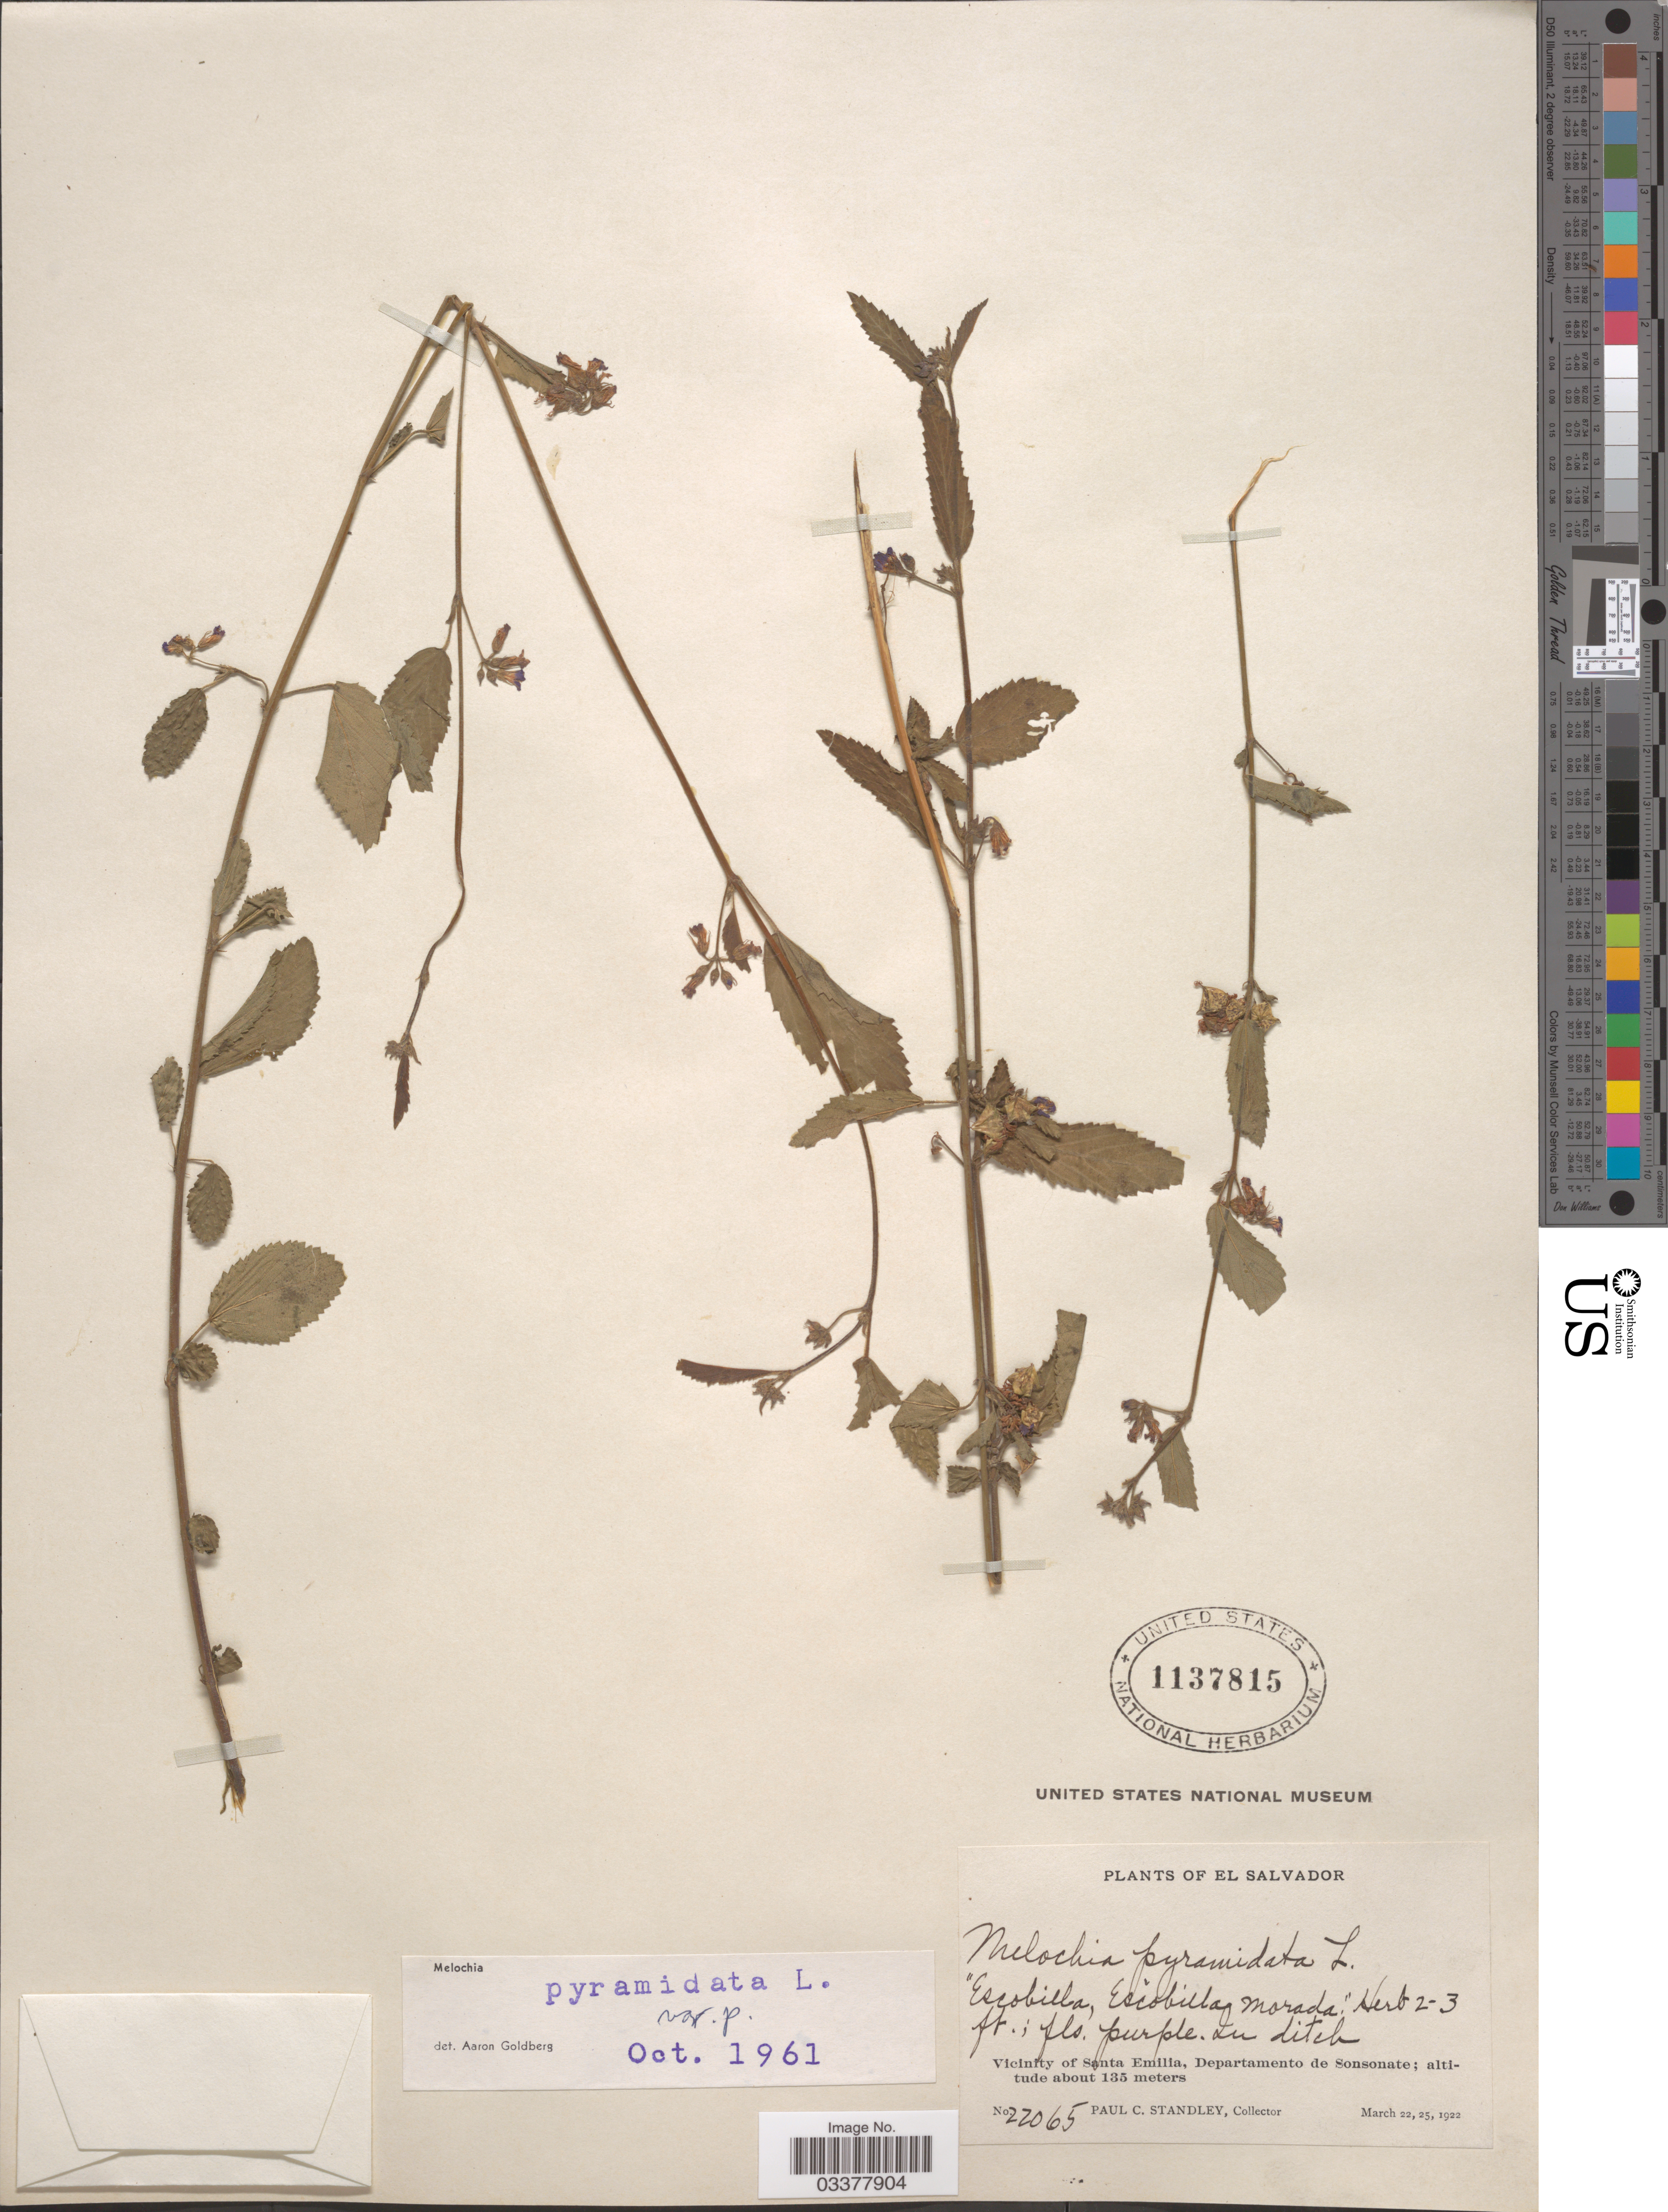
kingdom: Plantae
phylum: Tracheophyta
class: Magnoliopsida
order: Malvales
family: Malvaceae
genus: Melochia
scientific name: Melochia pyramidata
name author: L.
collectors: P. C. Standley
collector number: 22065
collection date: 1922-03-22/1922-03-25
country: El Salvador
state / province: Sonsonate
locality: Vicinity of Santa Emilia, Departamento de Sonsonate.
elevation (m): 135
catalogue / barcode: US 1137815